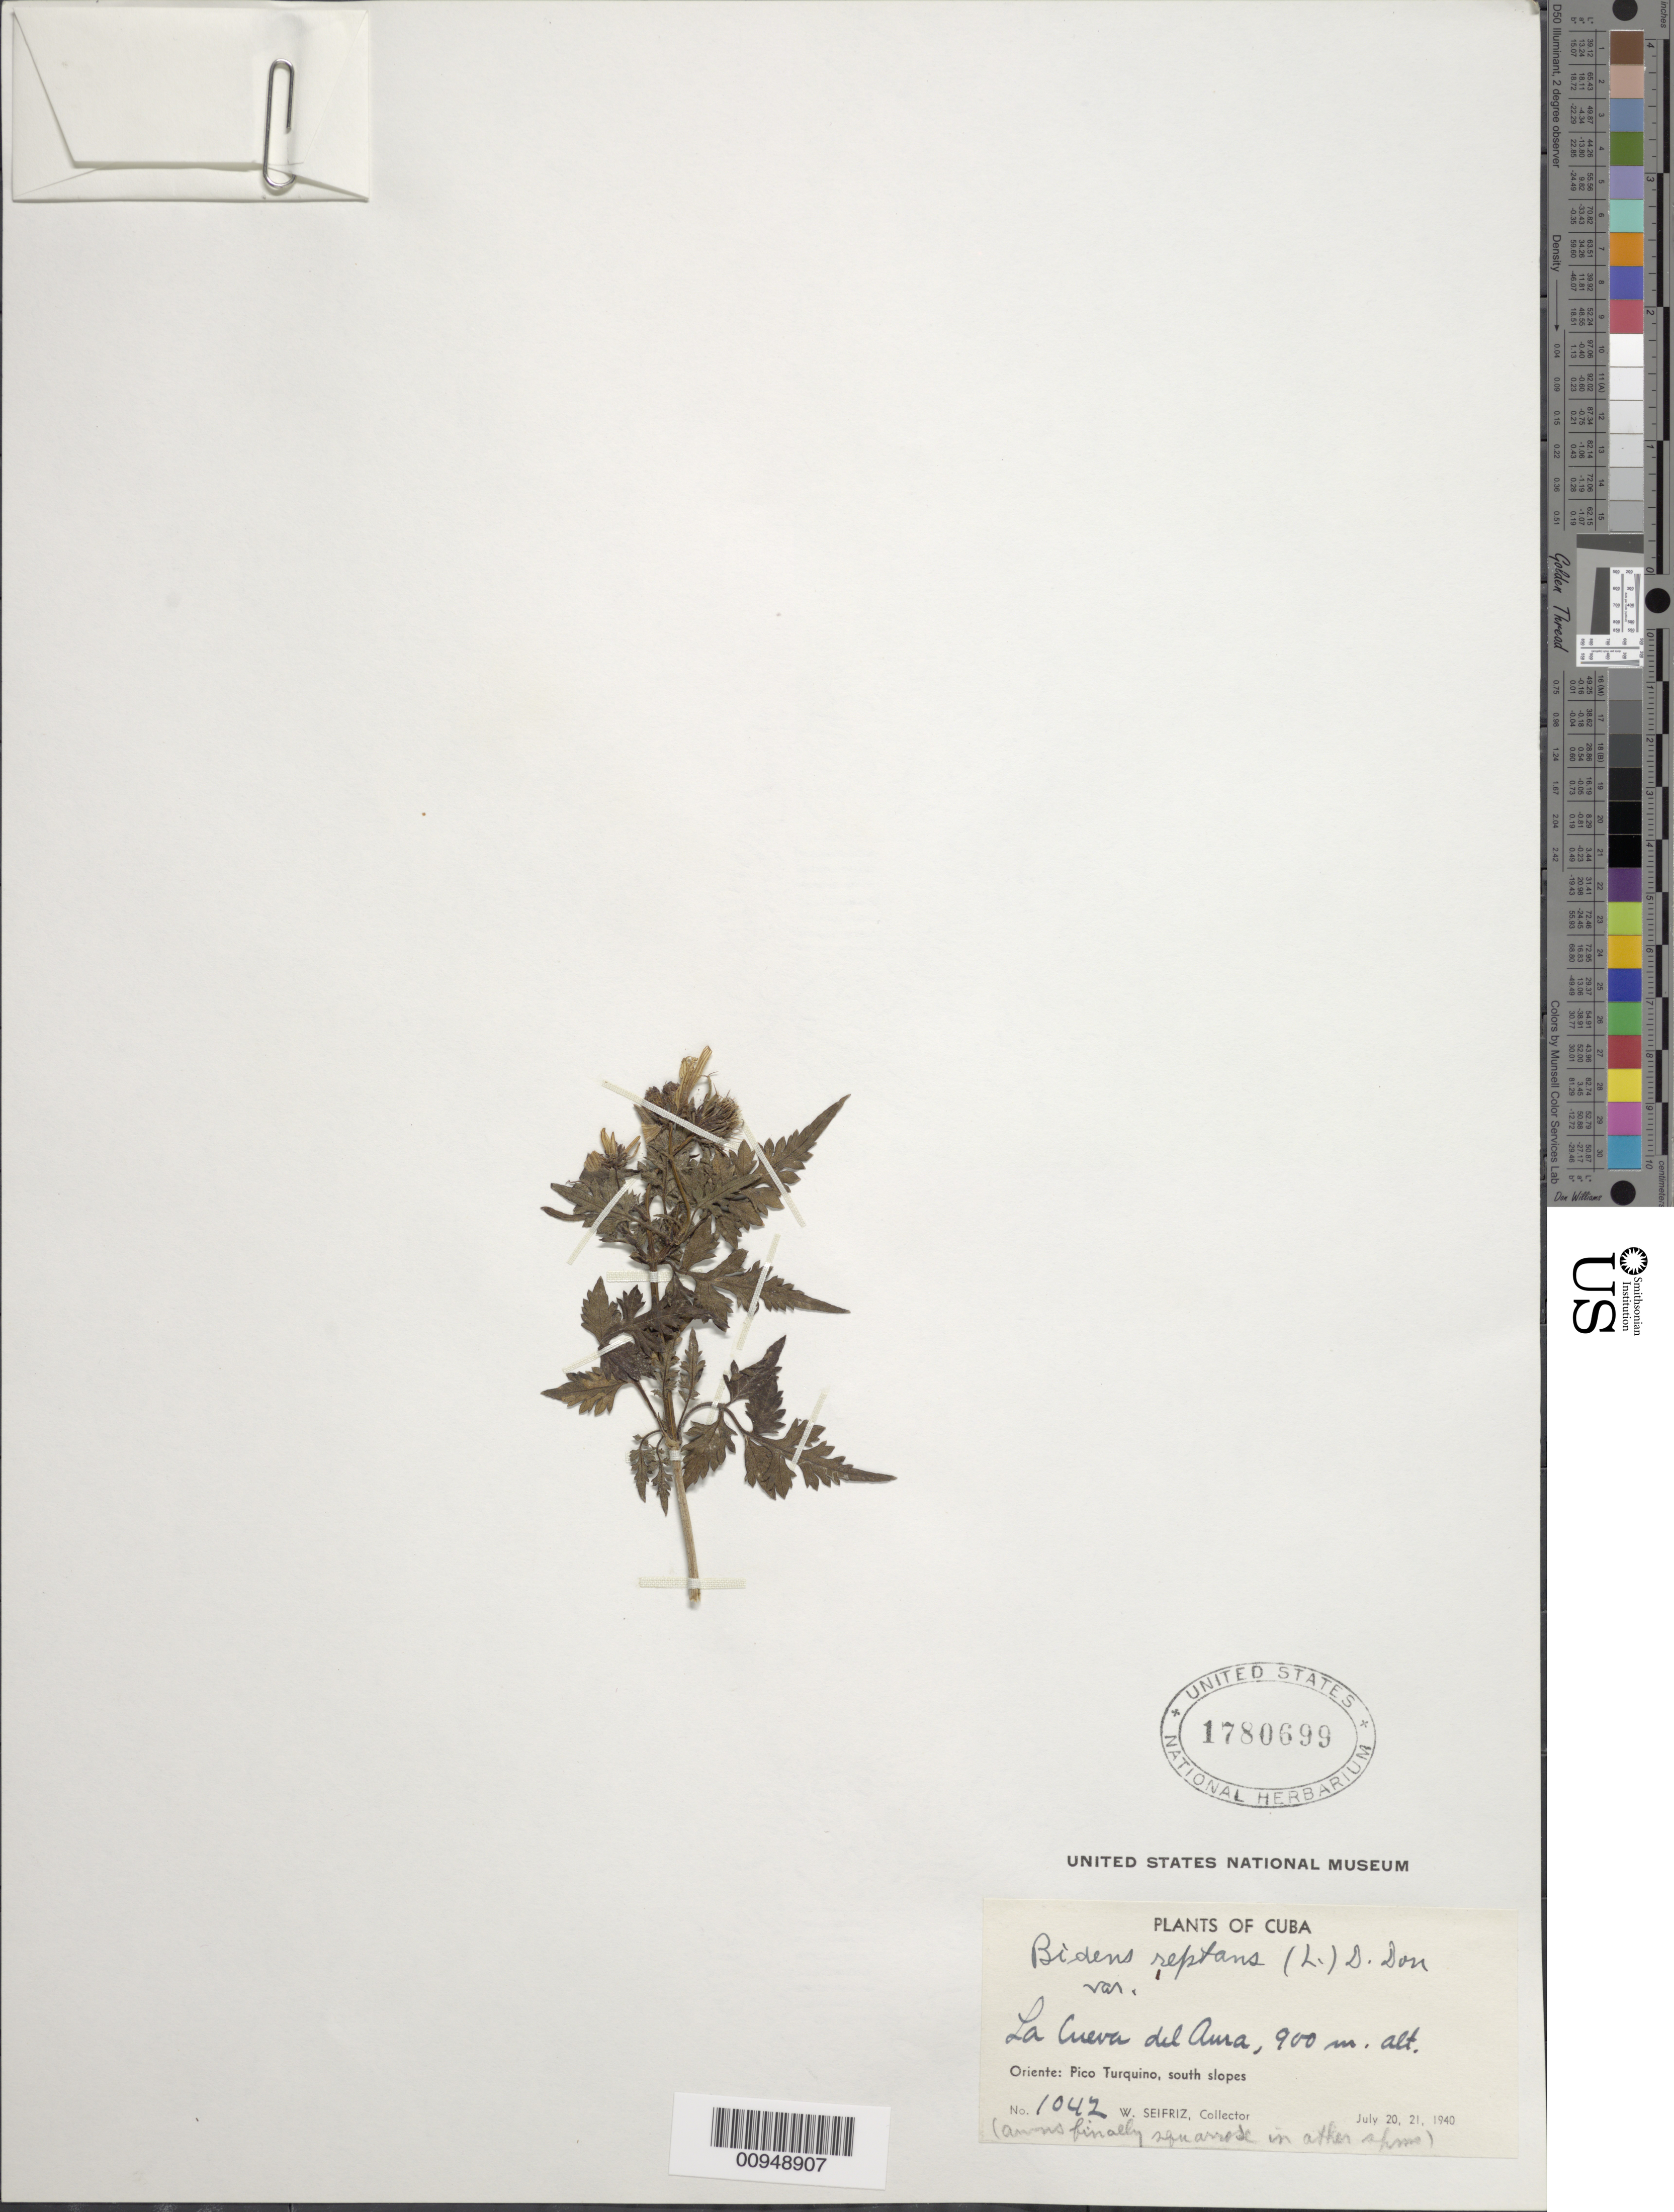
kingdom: Plantae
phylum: Tracheophyta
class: Magnoliopsida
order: Asterales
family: Asteraceae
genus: Bidens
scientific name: Bidens reptans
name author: (L.) G. Don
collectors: W. Seifriz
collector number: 1042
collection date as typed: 20 Jul 1940 to 21 Jul 1940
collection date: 1940-07-20/1940-07-21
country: Cuba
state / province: Oriente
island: Cuba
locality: Pico Turquino, south slopes, La Cueva del Aura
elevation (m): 900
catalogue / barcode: US 1780699